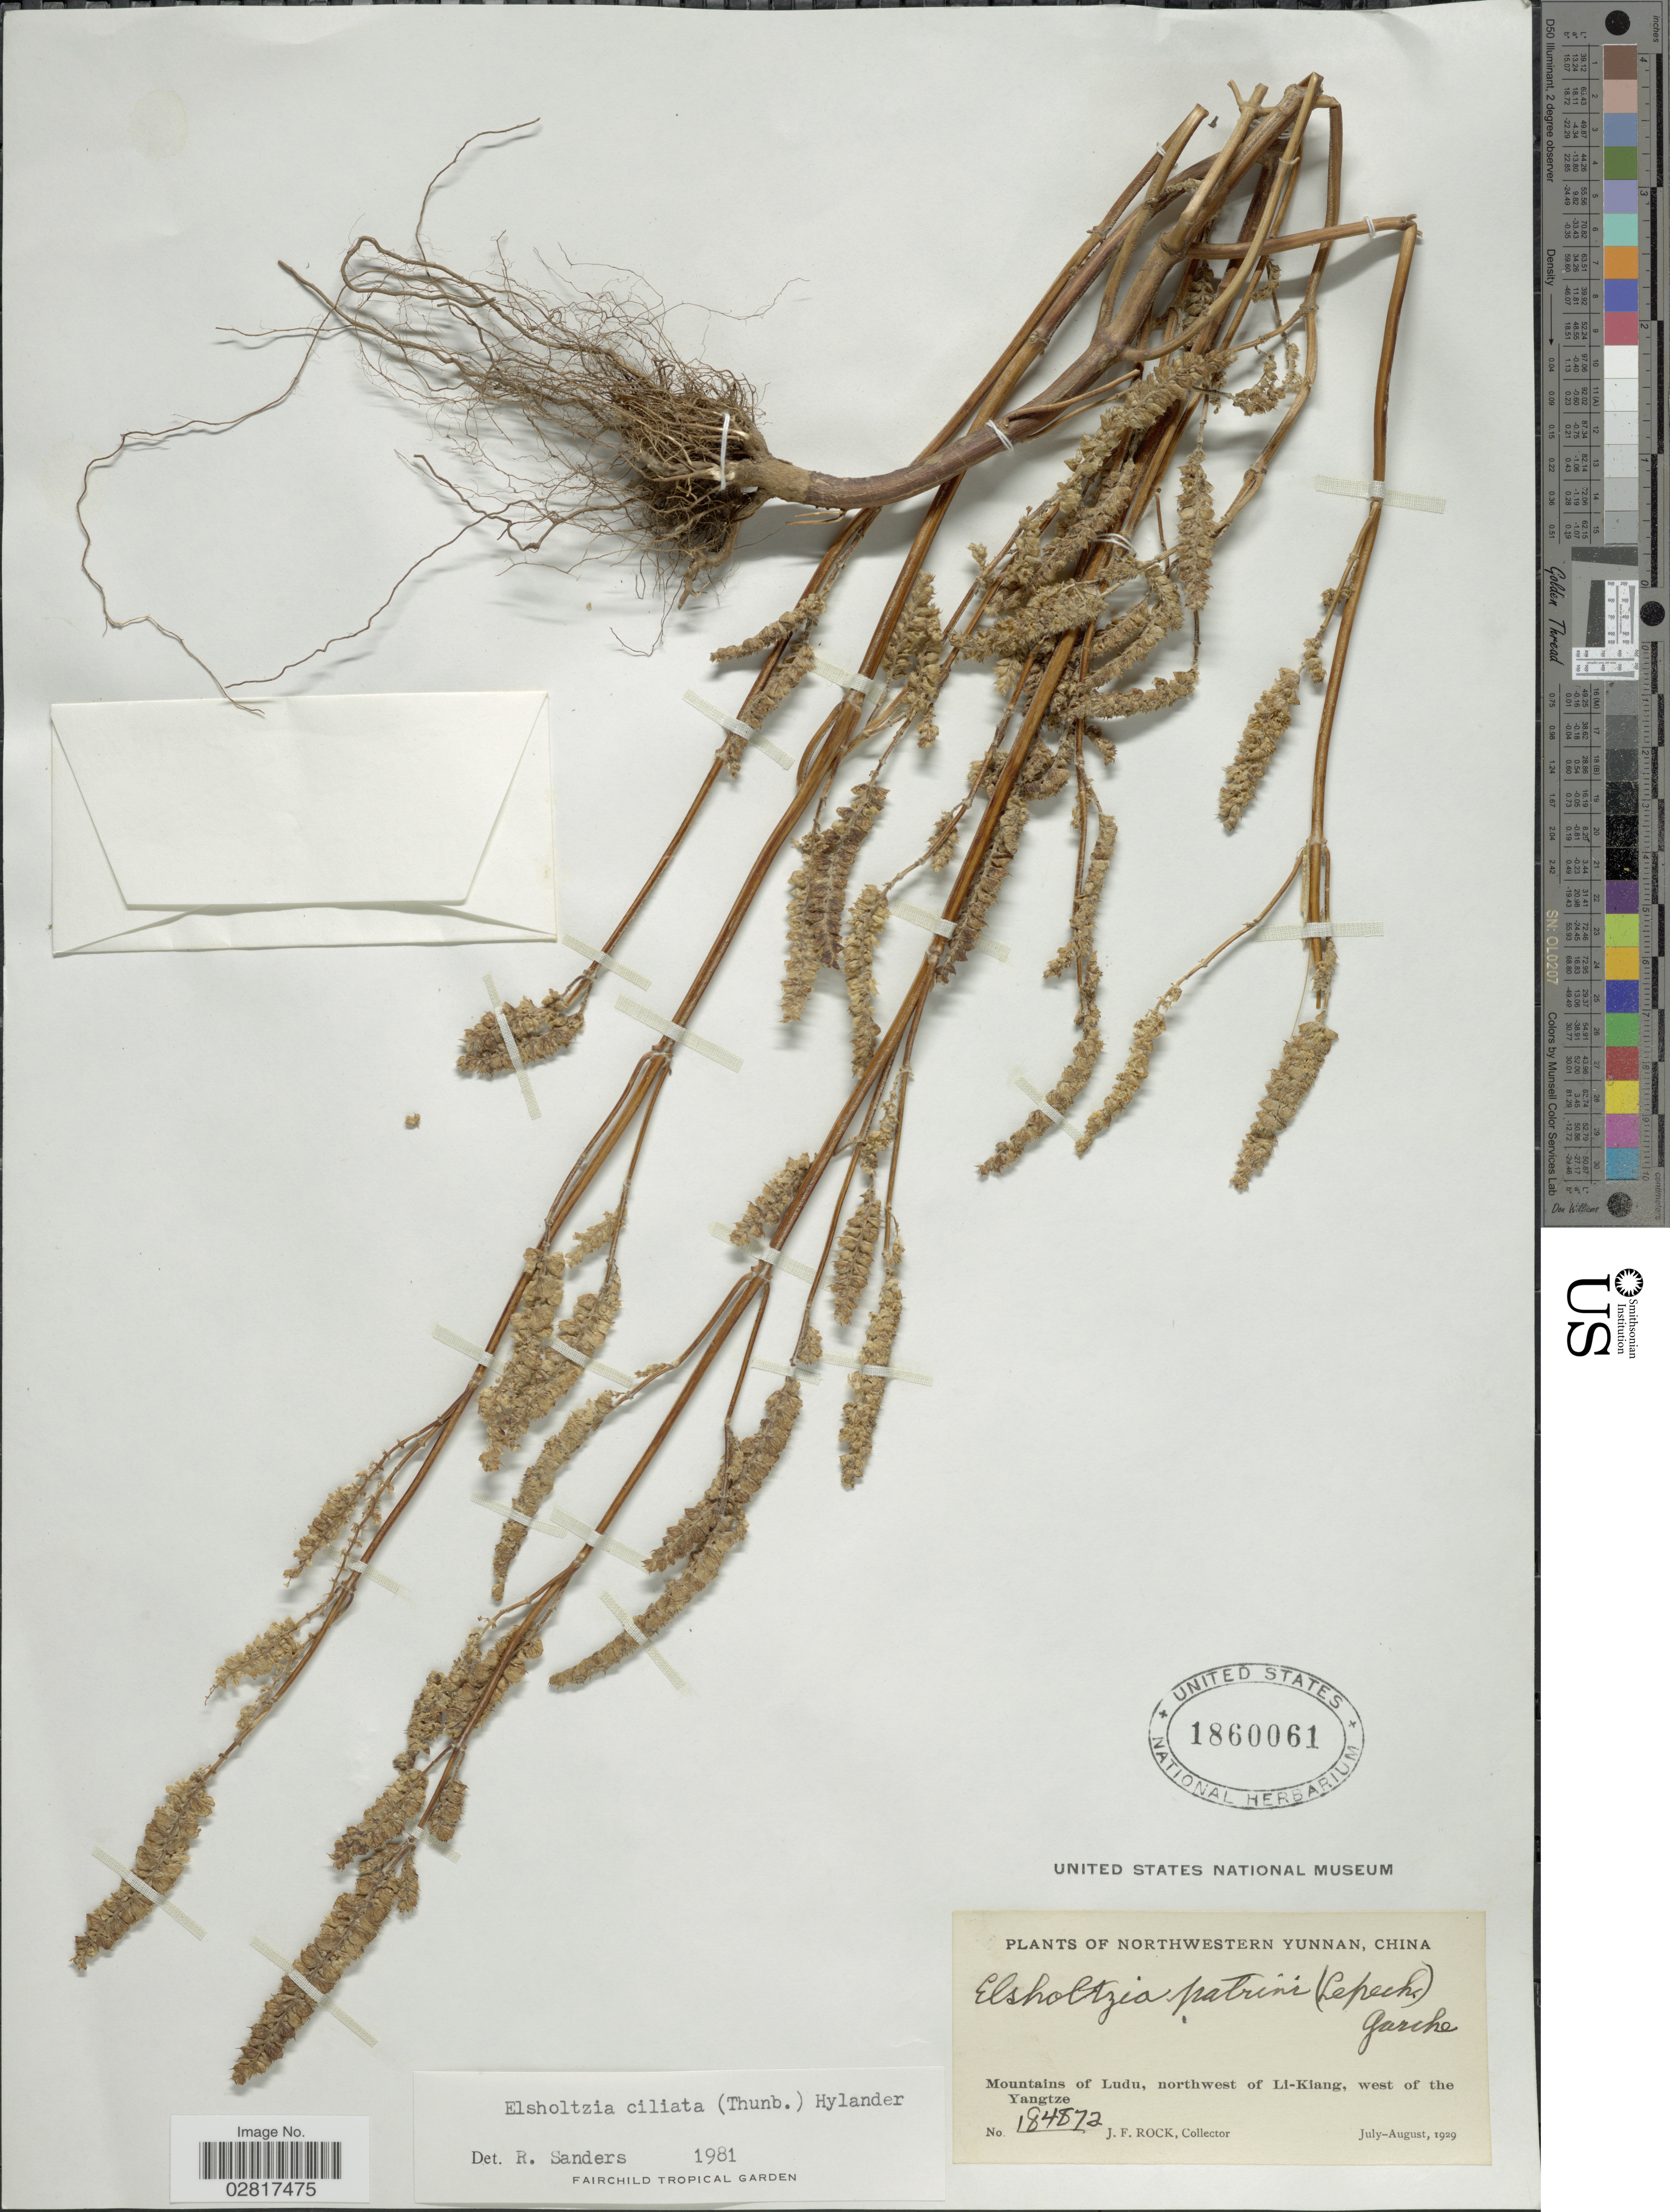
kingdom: Plantae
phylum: Tracheophyta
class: Magnoliopsida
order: Lamiales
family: Lamiaceae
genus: Elsholtzia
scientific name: Elsholtzia ciliata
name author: (Thunb.) Hyl.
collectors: J. Rock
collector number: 184872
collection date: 1929-07/1929-08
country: China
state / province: Yunnan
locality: Northwestern Yunnan, Mountains of Ludu, northwest of Li-Kiang, west of the Yangtze.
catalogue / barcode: US 1860061